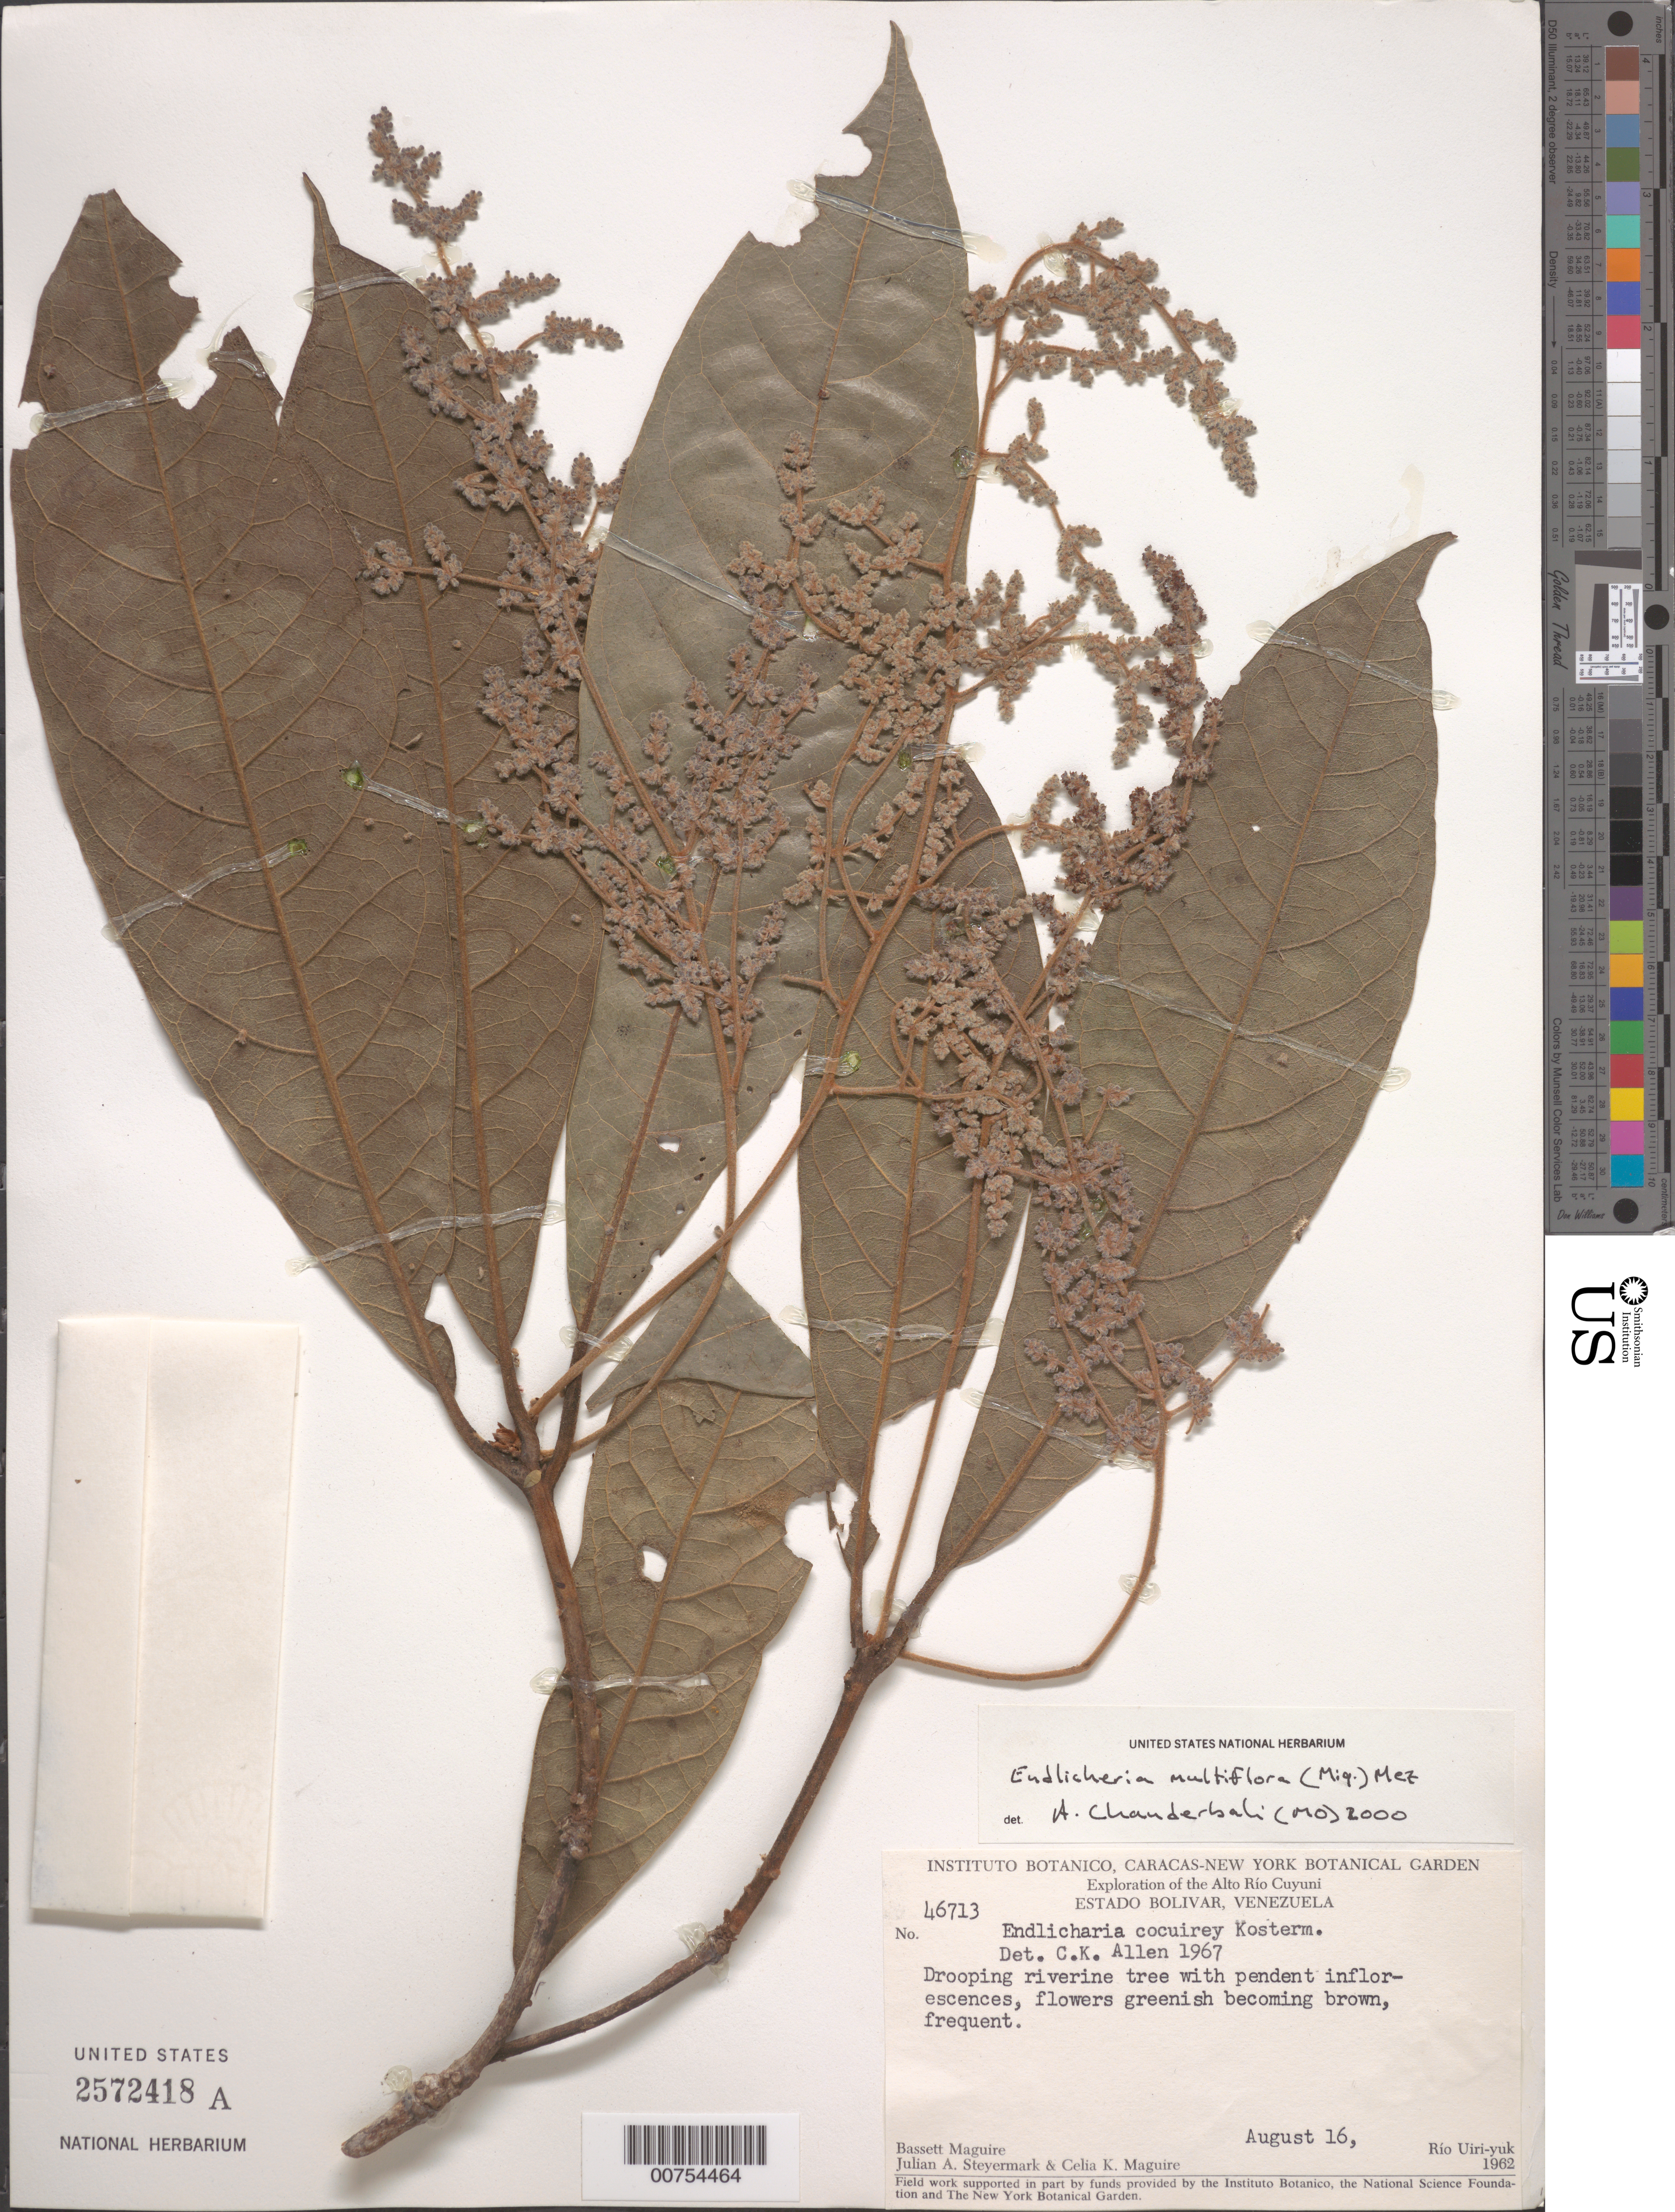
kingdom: Plantae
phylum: Tracheophyta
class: Magnoliopsida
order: Laurales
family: Lauraceae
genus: Endlicheria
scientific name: Endlicheria mulitflora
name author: (Micx.) Mez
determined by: Chanderbali, Andre Shashi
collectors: B. Maguire, C. K. Maguire & J. Steyermark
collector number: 46713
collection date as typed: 16-Aug-62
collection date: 1962-08-16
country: Venezuela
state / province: Bolívar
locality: Alto Río Cuyuni, Río Uiri-yuk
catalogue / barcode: US 2572418A